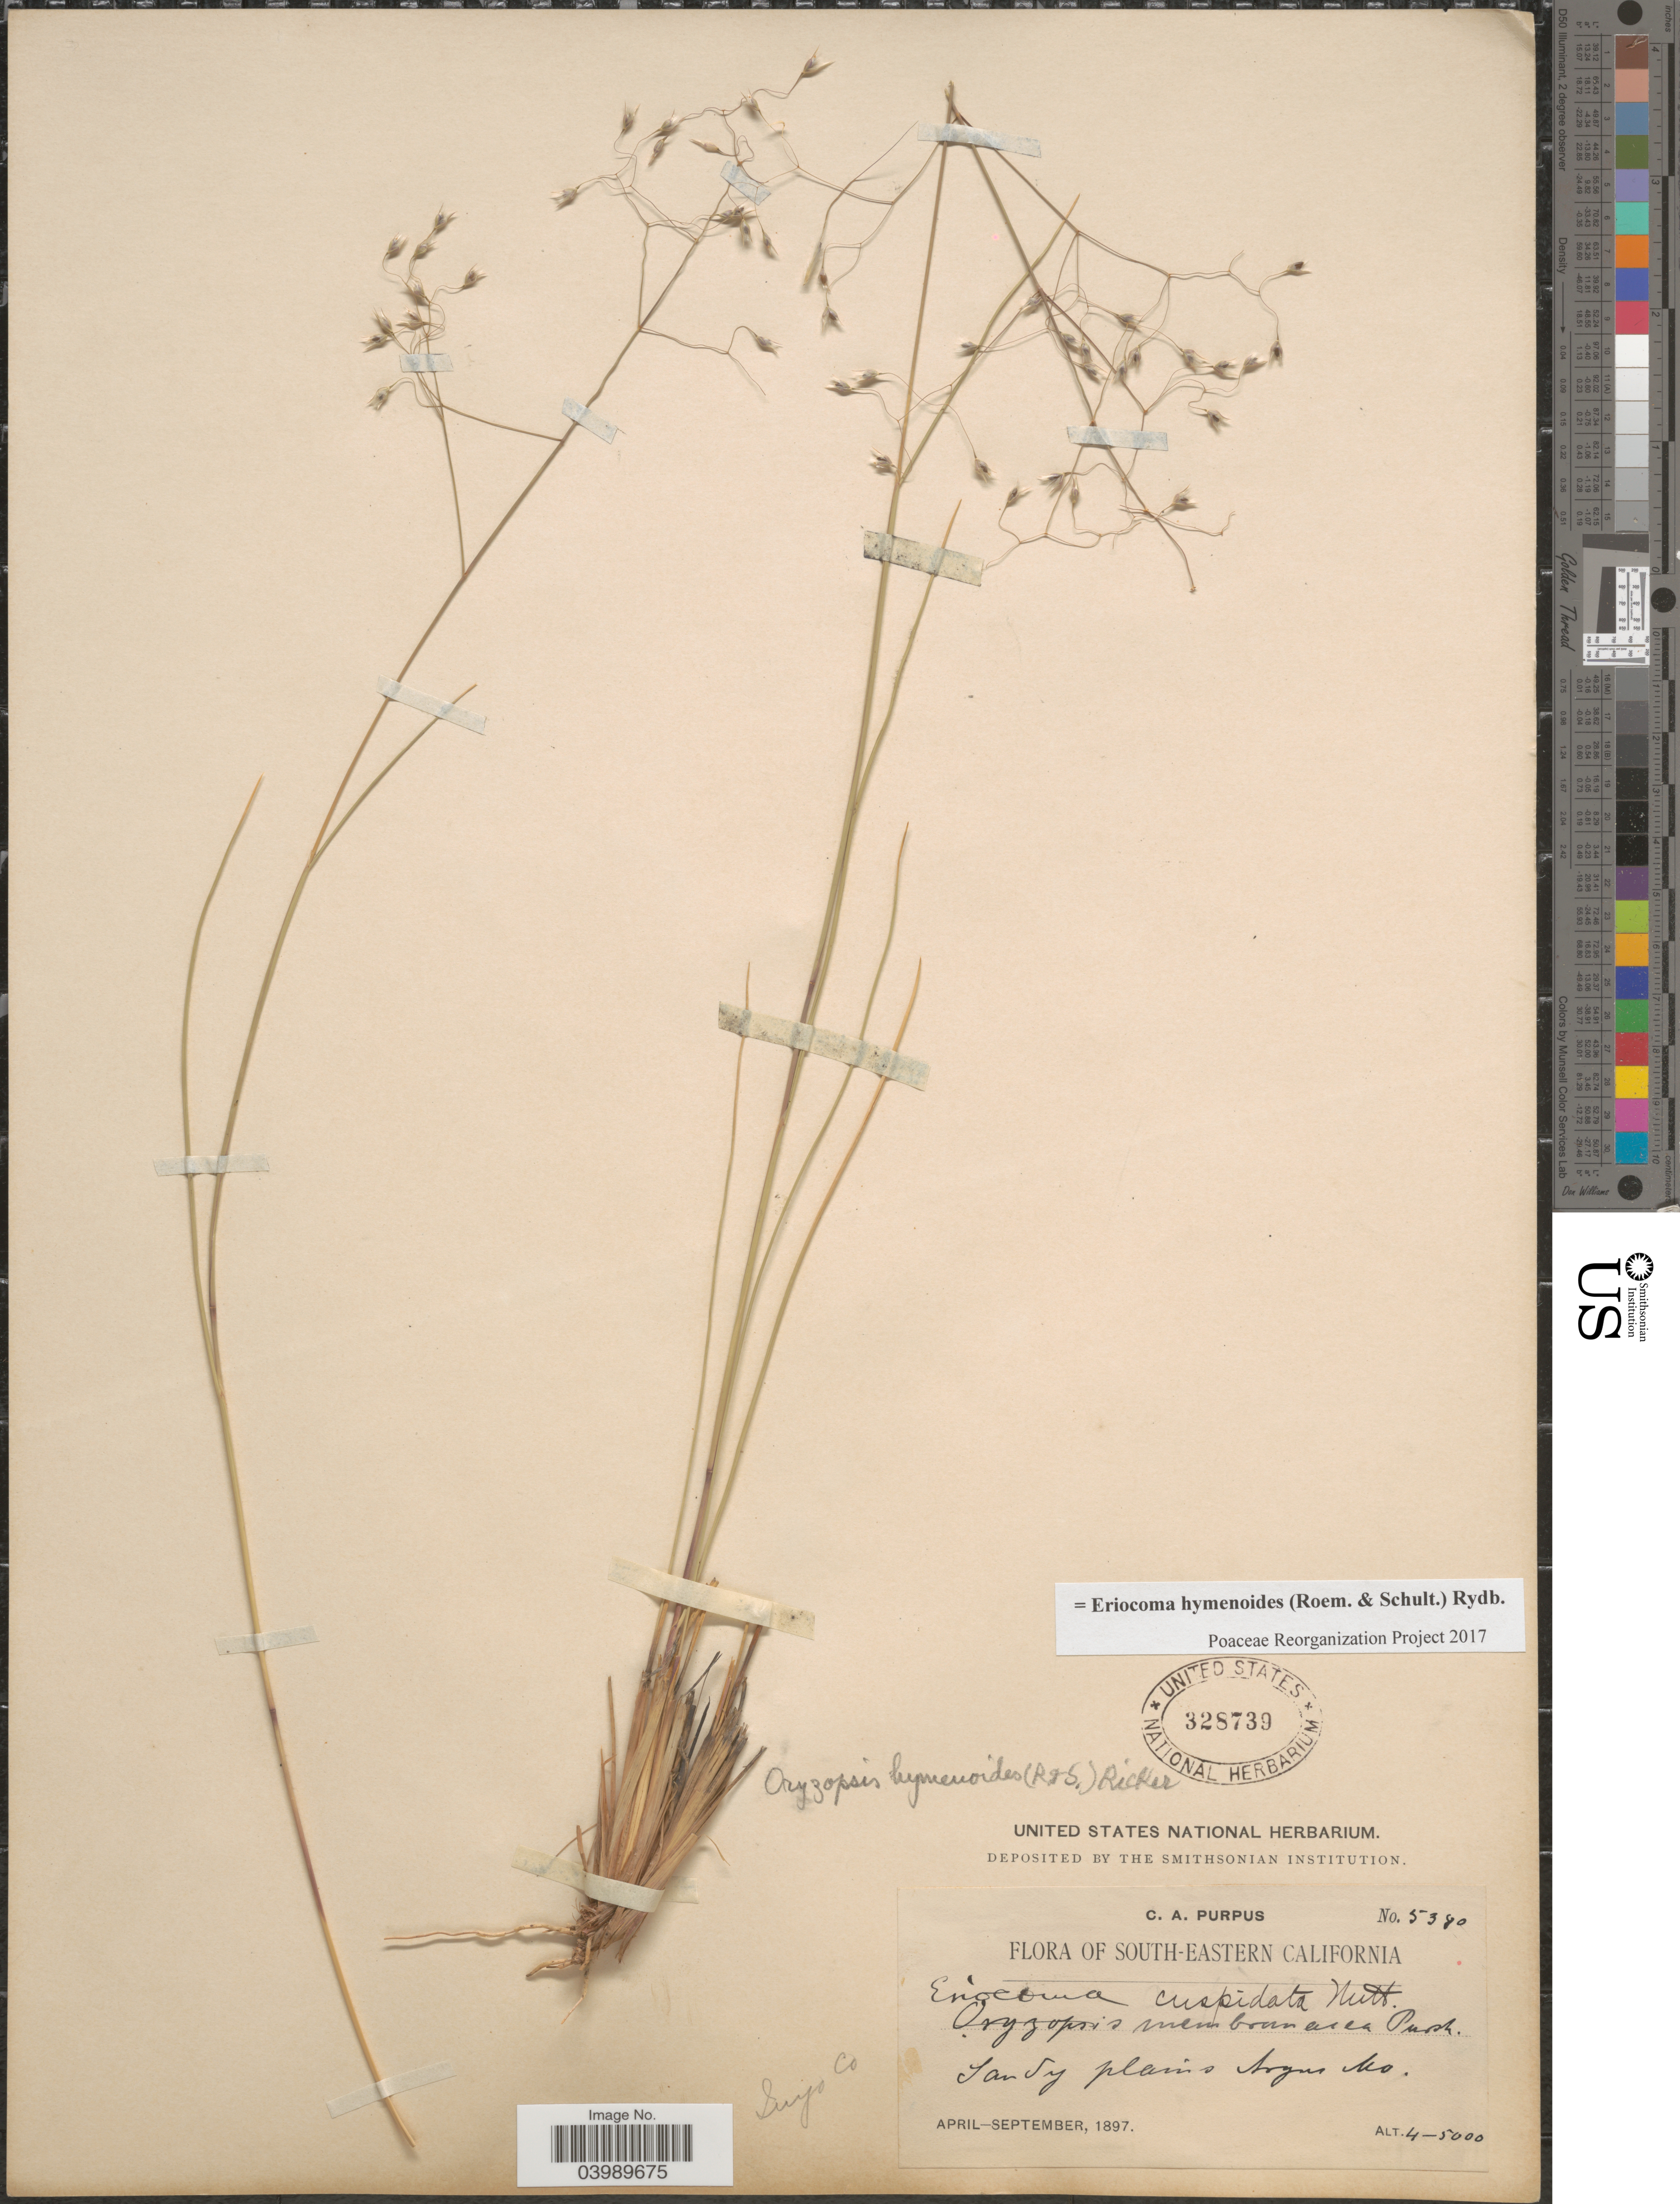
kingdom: Plantae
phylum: Tracheophyta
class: Liliopsida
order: Poales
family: Poaceae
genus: Eriocoma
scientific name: Eriocoma hymenoides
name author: (Roem. & Schult.) Rydb.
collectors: C. A. Purpus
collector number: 5380*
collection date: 1897-04/1897-09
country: United States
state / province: California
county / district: Inyo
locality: South-Eastern California. Sandy plains Argus Mts.. Inyo Co.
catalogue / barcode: US 328739